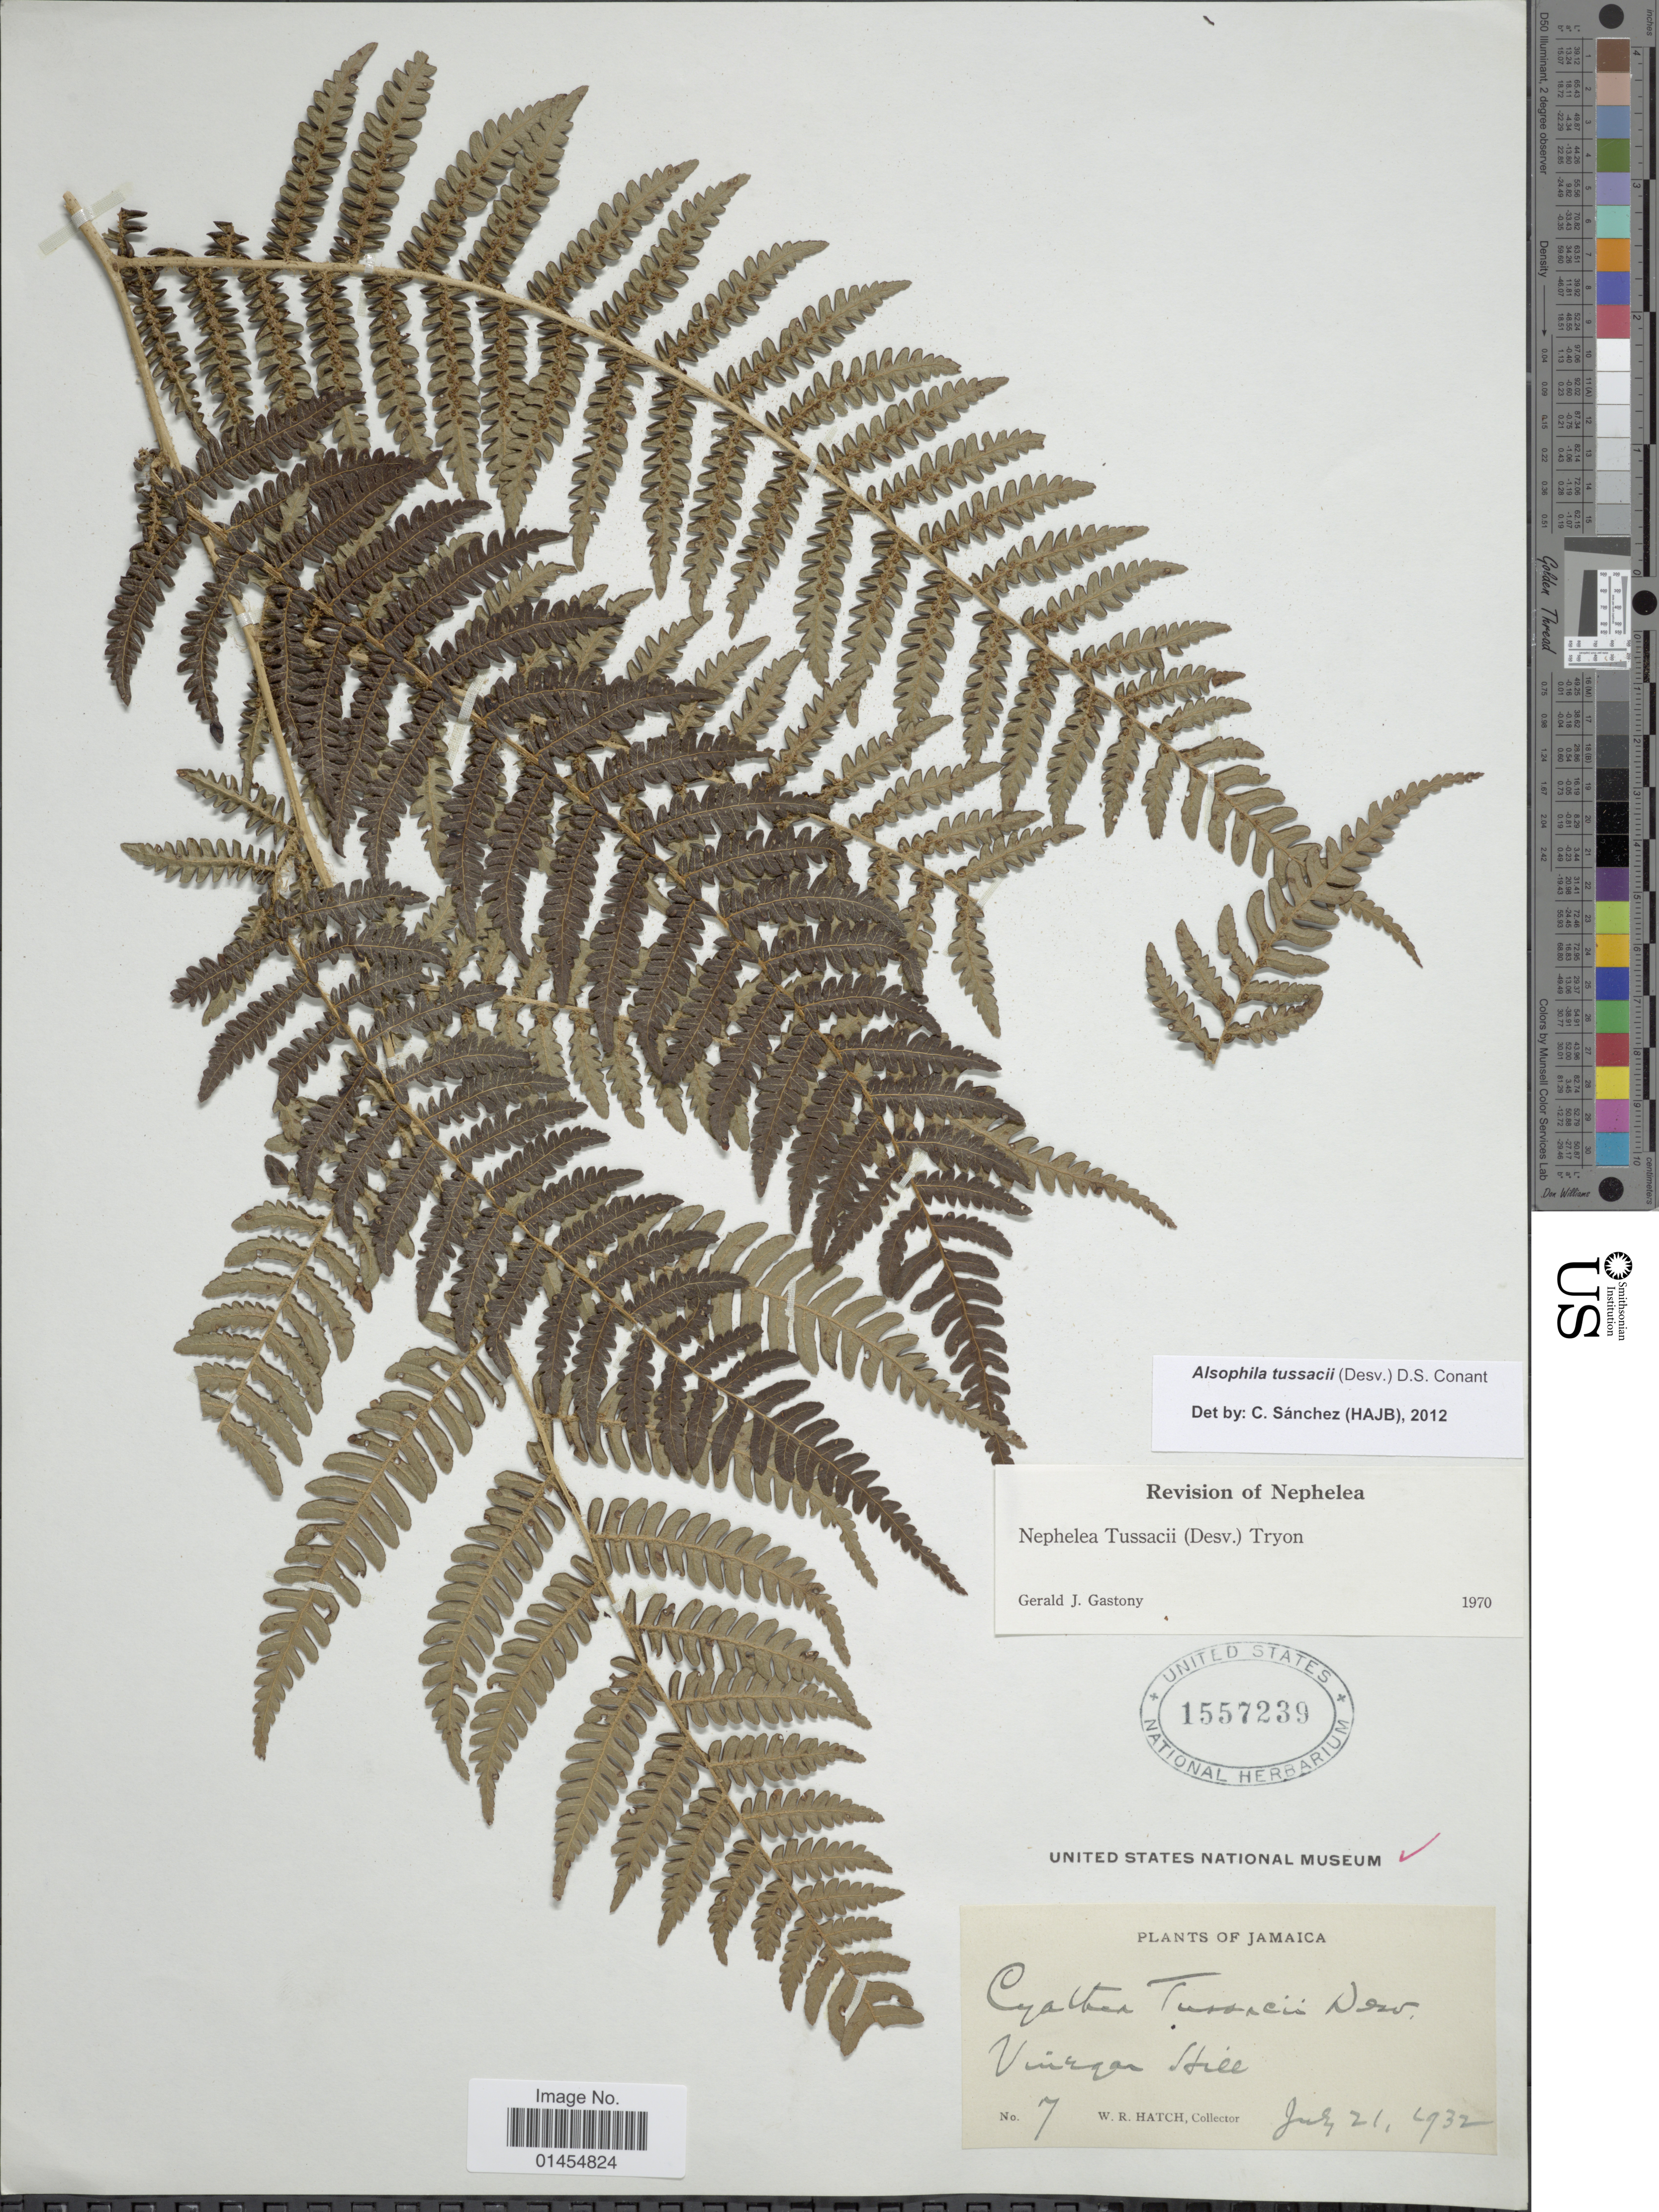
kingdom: Plantae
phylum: Tracheophyta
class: Polypodiopsida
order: Cyatheales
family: Cyatheaceae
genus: Alsophila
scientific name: Alsophila tussacii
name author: (Desv.) D.S. Conant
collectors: W. Hatch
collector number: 7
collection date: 1932-07-21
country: Jamaica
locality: Vinegar Hill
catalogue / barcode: US 1557239